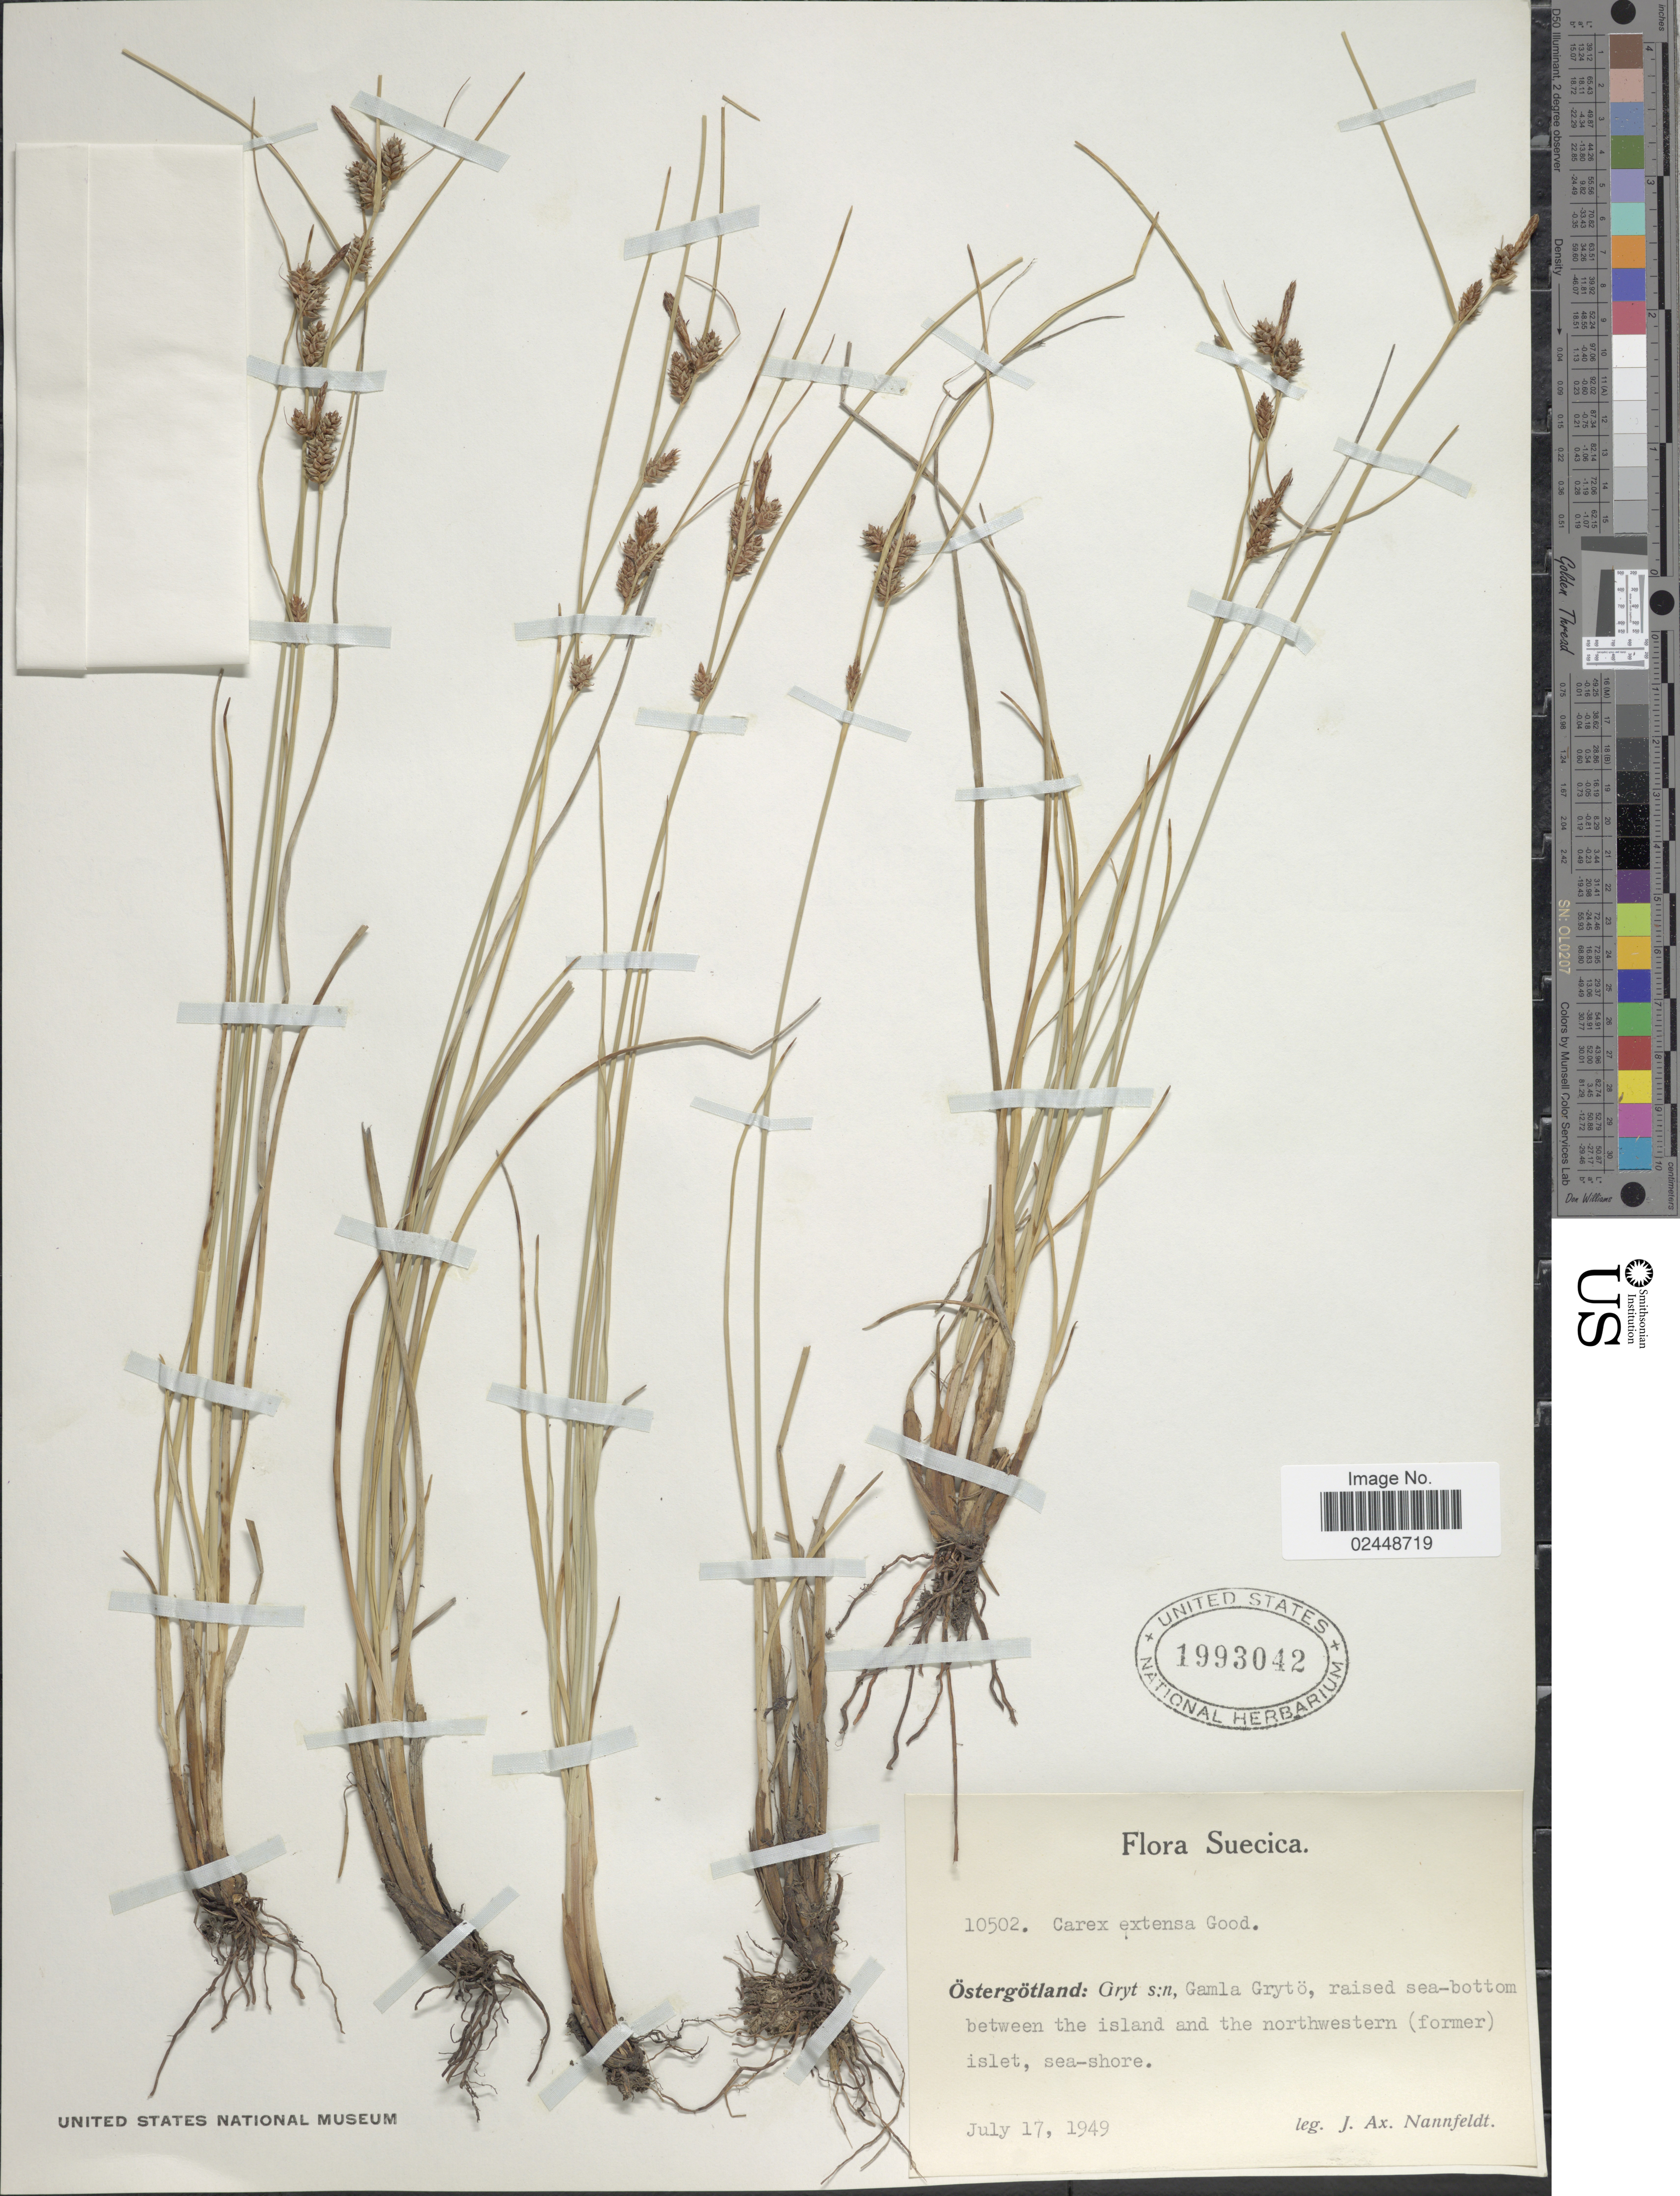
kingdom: Plantae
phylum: Tracheophyta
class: Liliopsida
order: Poales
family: Cyperaceae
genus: Carex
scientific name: Carex extensa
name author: Gooden.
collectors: J. Nannfeldt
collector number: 10502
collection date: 1949-07-17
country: Sweden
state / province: Östergötland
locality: Suecica, Gryt s:n, Gamla Gryto, raised sea-bottom between the island and the northwestern (former) islet, sea shore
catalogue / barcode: US 1993042